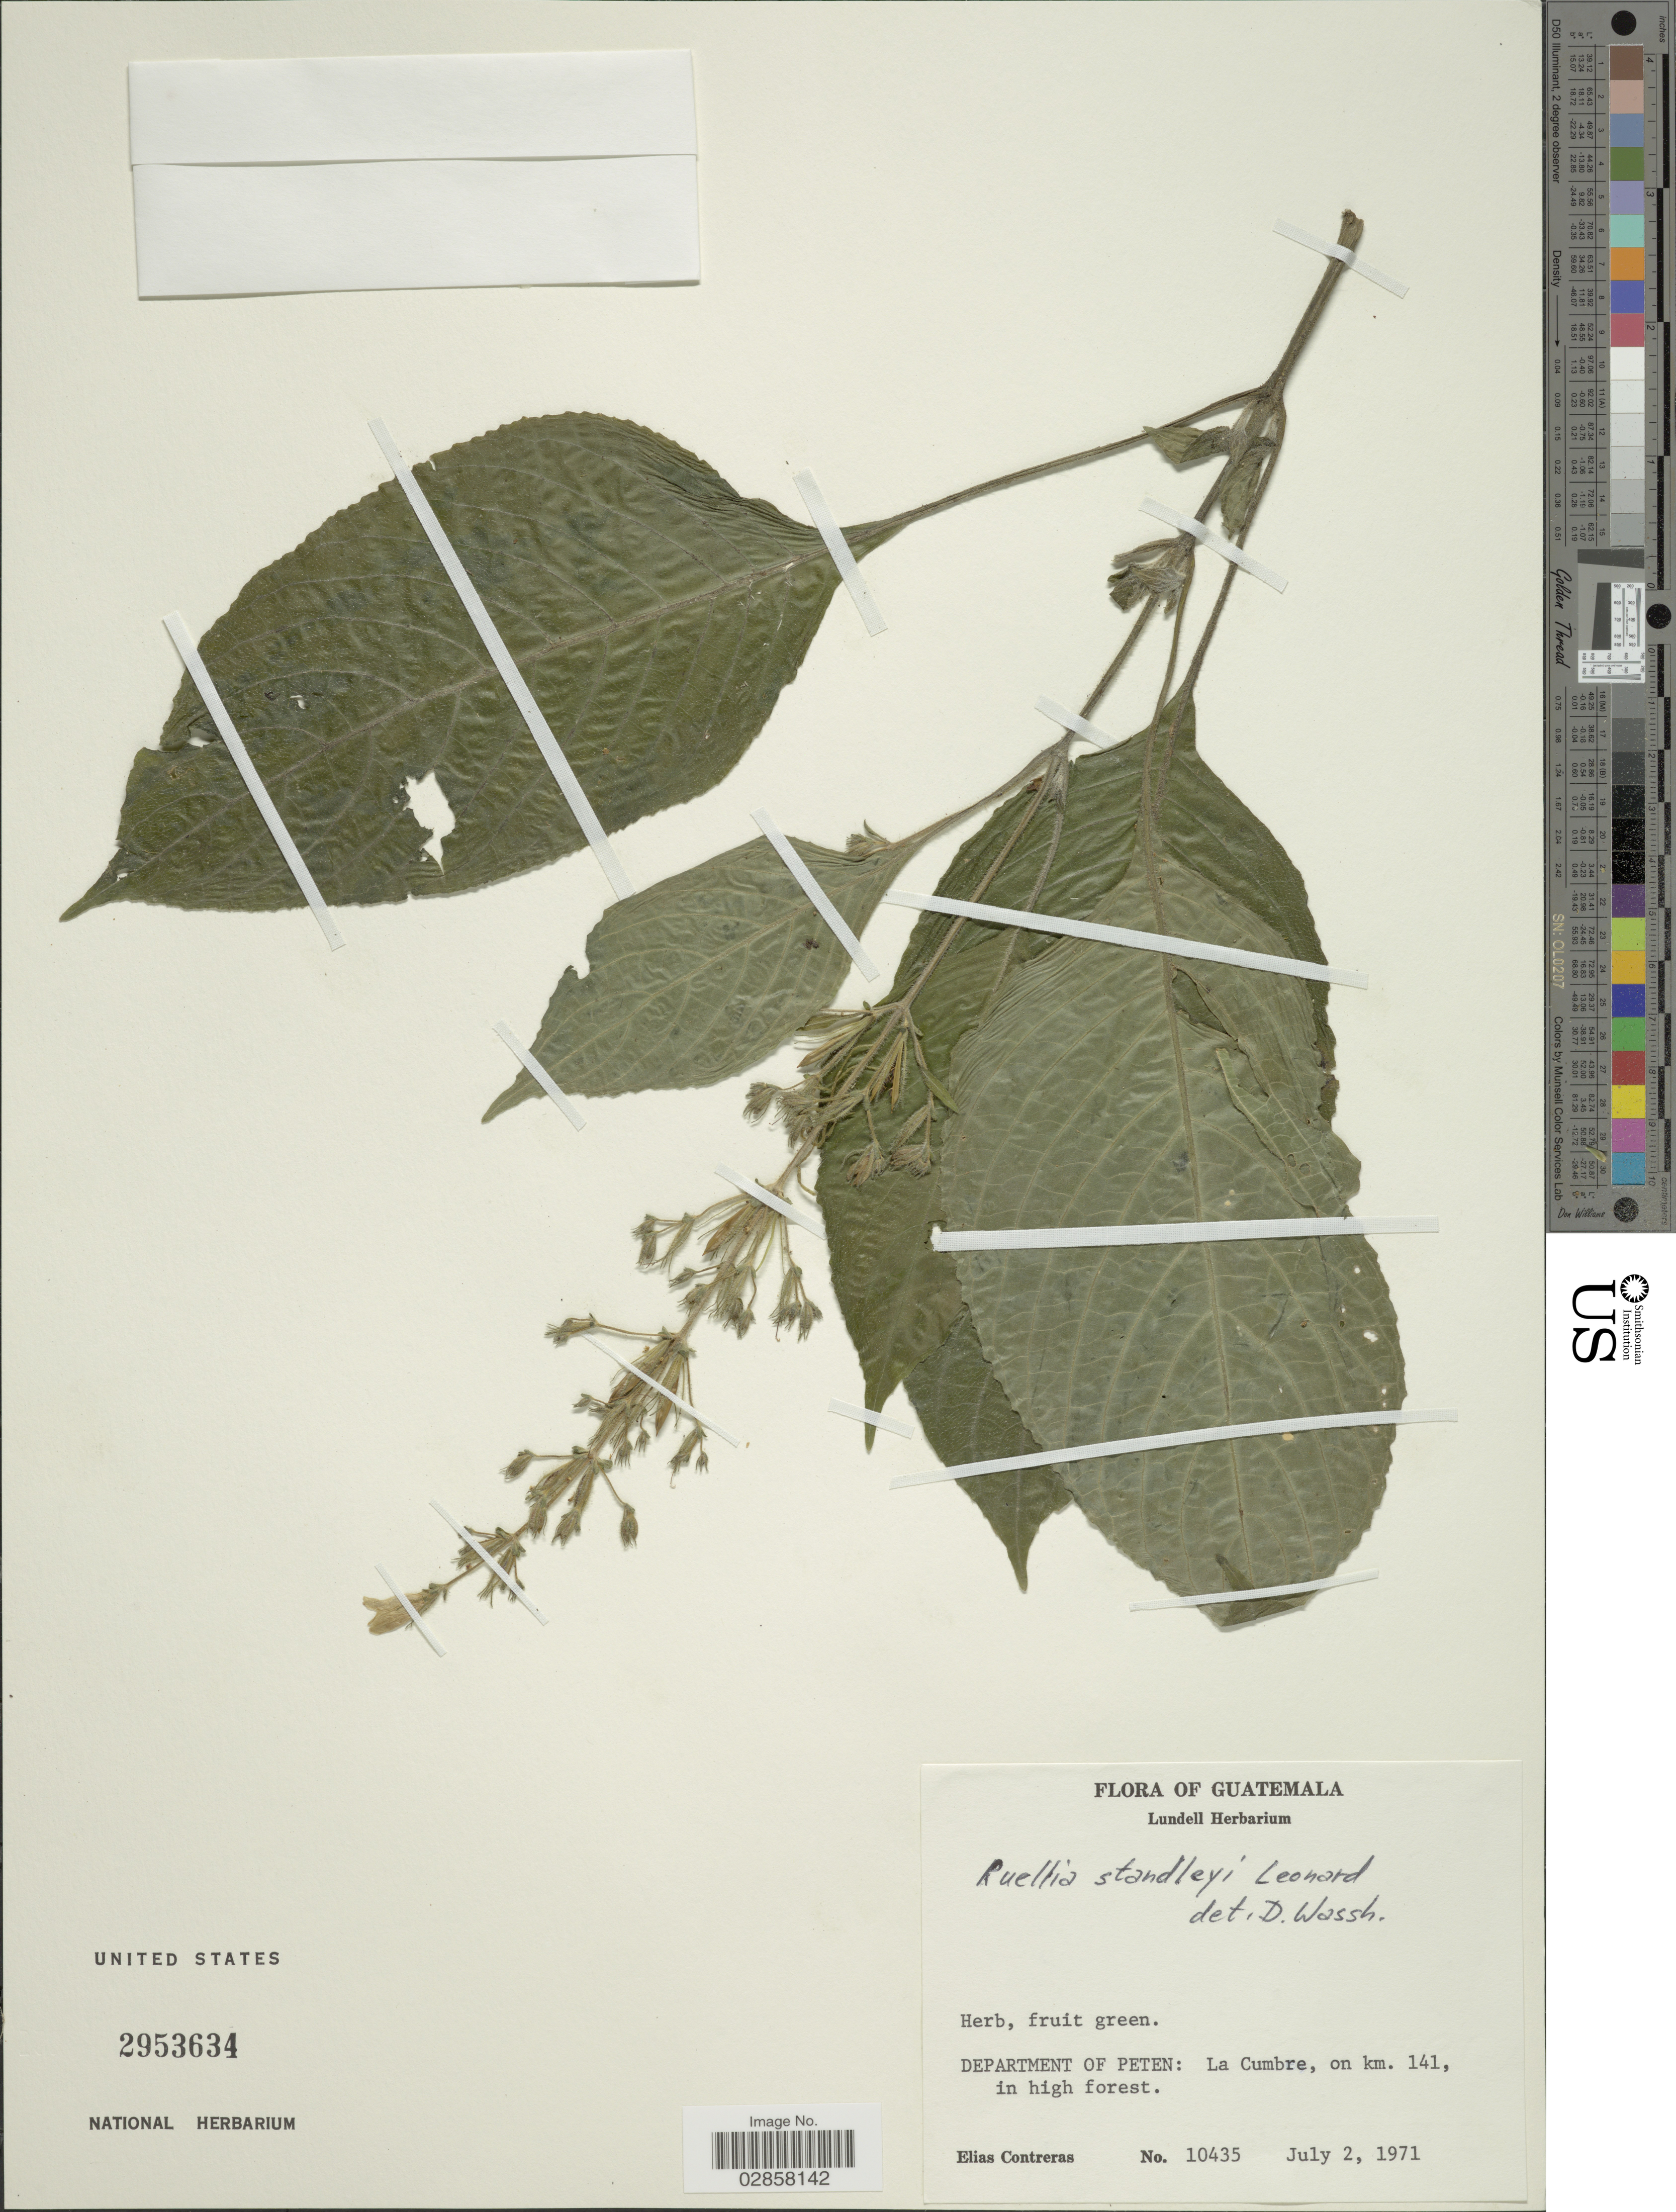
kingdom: Plantae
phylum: Tracheophyta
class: Magnoliopsida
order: Lamiales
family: Acanthaceae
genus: Ruellia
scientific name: Ruellia standleyi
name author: Leonard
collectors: E. Contreras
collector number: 10435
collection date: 1971-07-02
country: Guatemala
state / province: El Petén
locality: Department of Peten: La Cumbre, on km. 141, in high forest.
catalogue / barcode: US 2953634